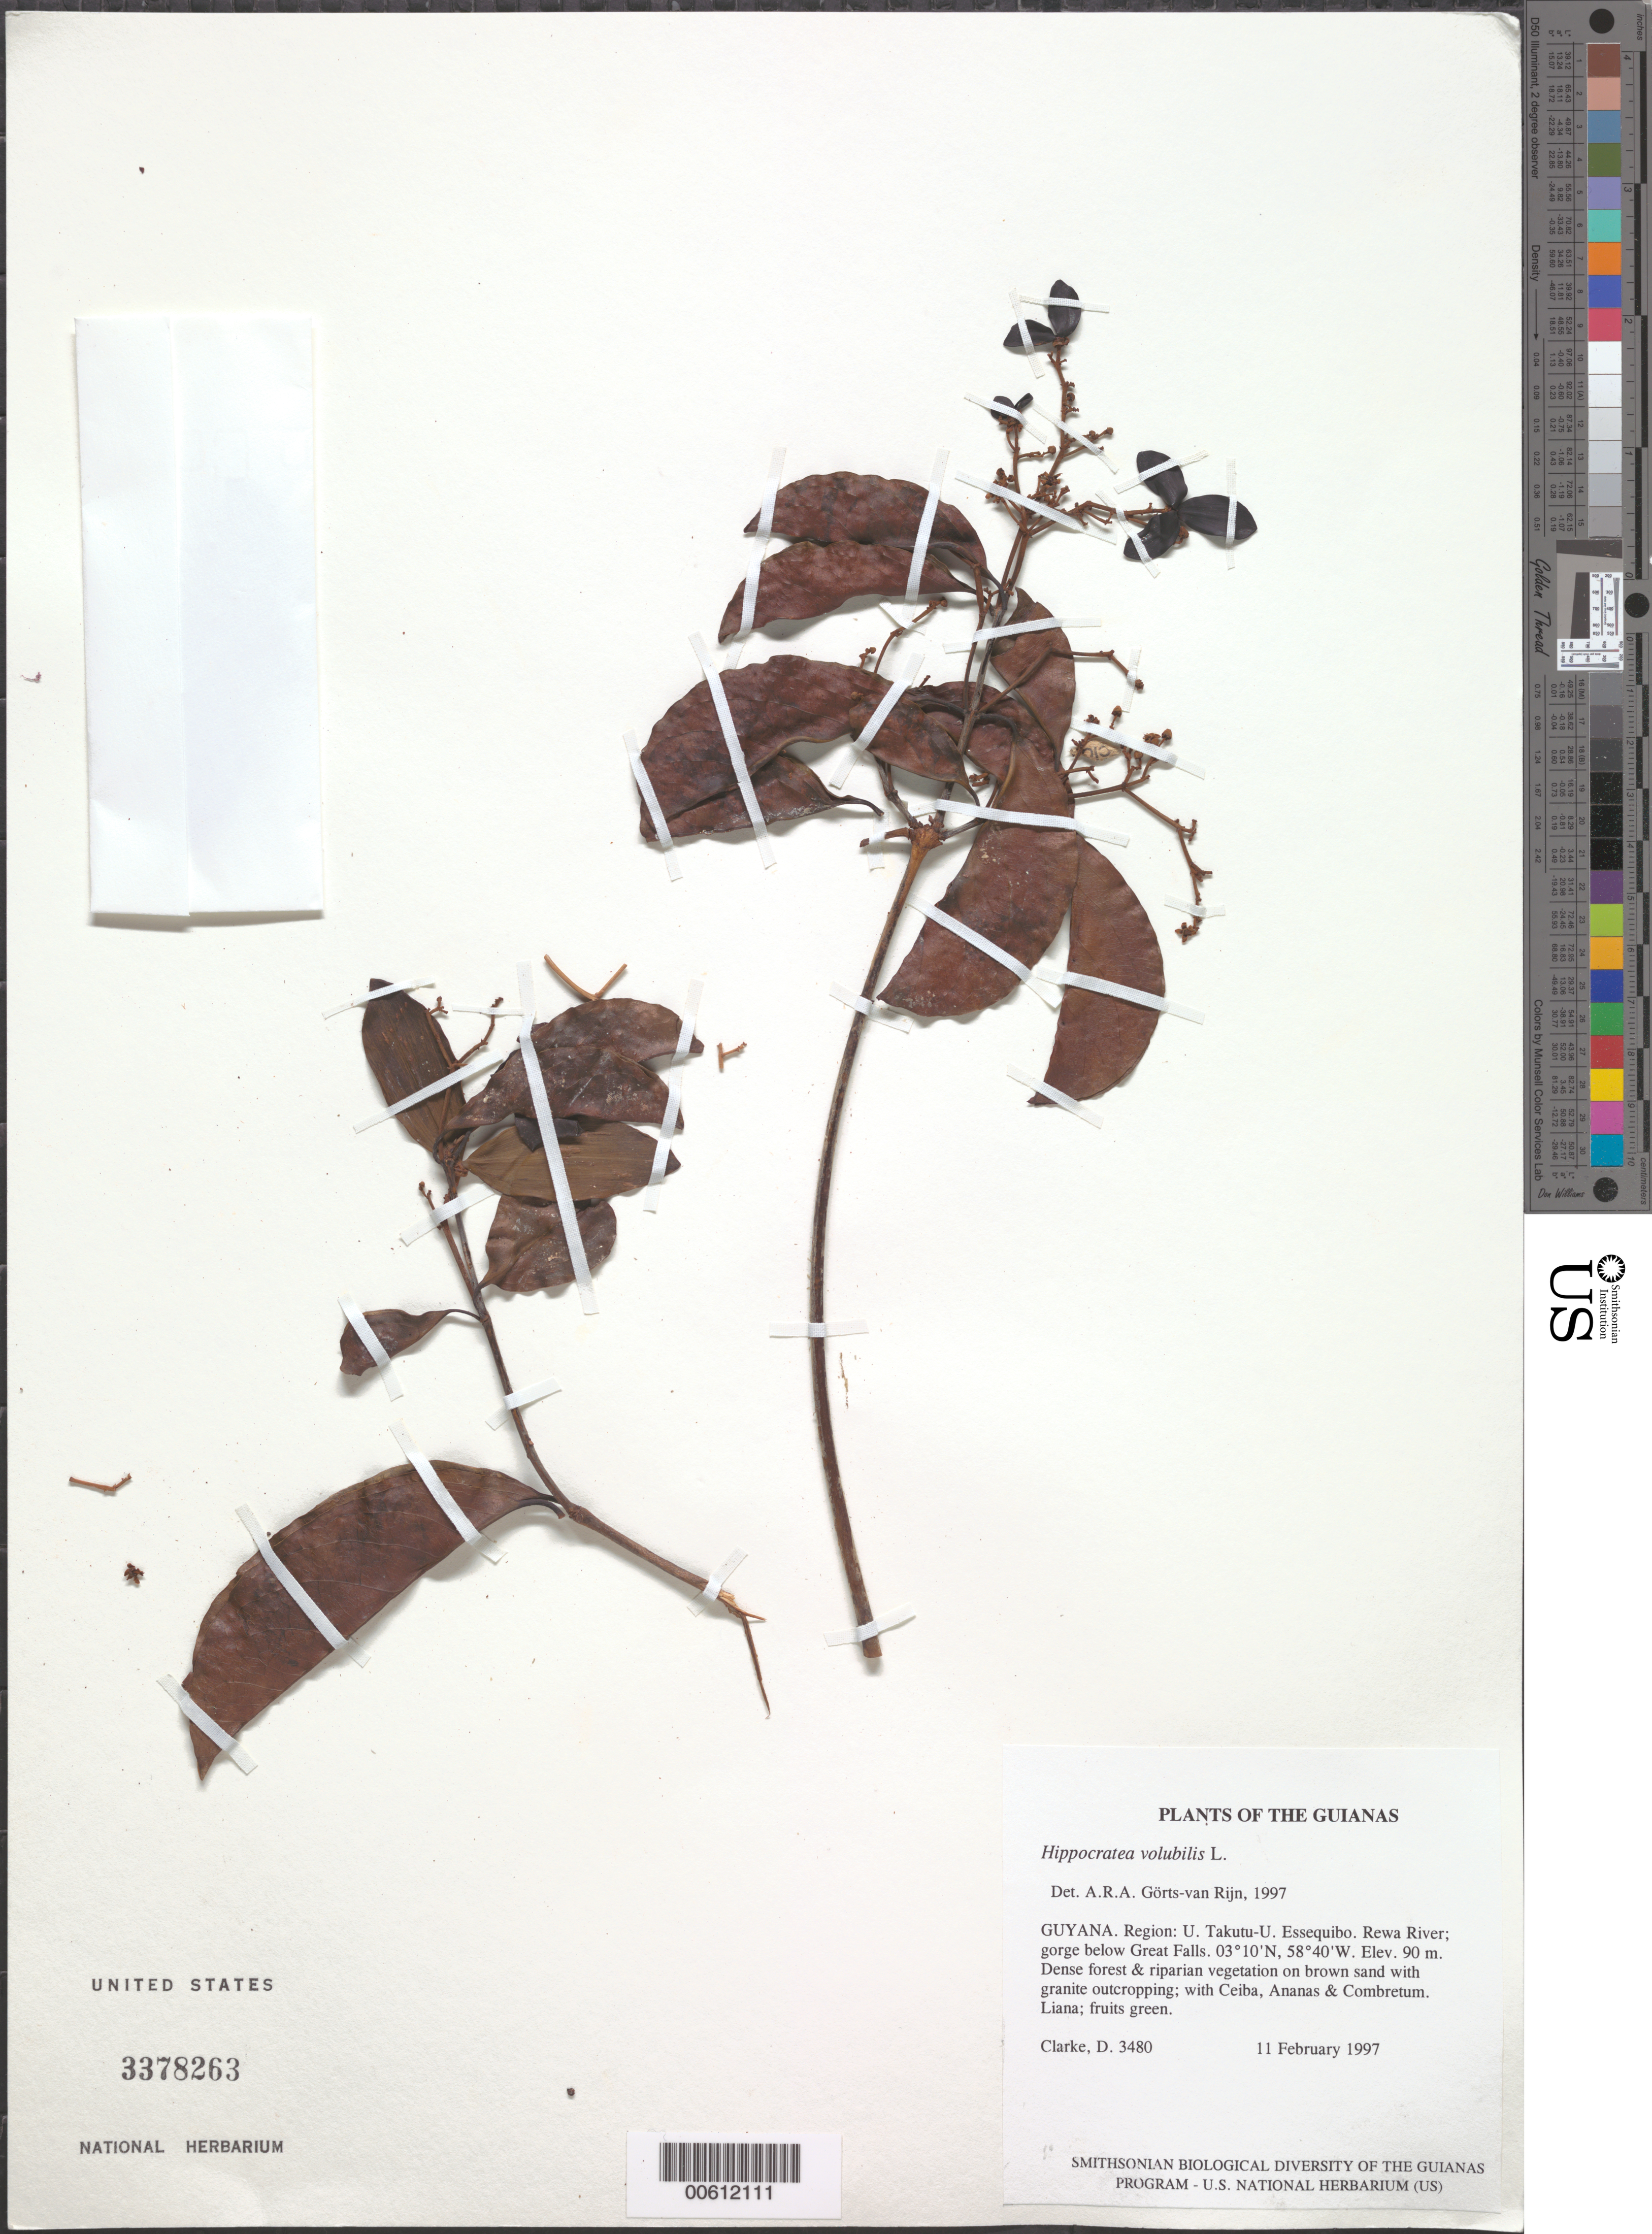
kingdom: Plantae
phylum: Tracheophyta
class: Magnoliopsida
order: Celastrales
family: Celastraceae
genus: Hippocratea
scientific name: Hippocratea volubilis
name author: L.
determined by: Görts-van Rijn, A. R. A.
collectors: H. D. Clarke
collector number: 3480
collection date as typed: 11 February 1997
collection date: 1997-02-11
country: Guyana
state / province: U. Takutu-U. Essequibo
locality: Rewa River; gorge below Great Falls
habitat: Dense forest & riparian vegetation on brown sand with granite outcropping; with Ceiba, Ananas & Combretum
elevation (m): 90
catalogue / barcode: US 3378263